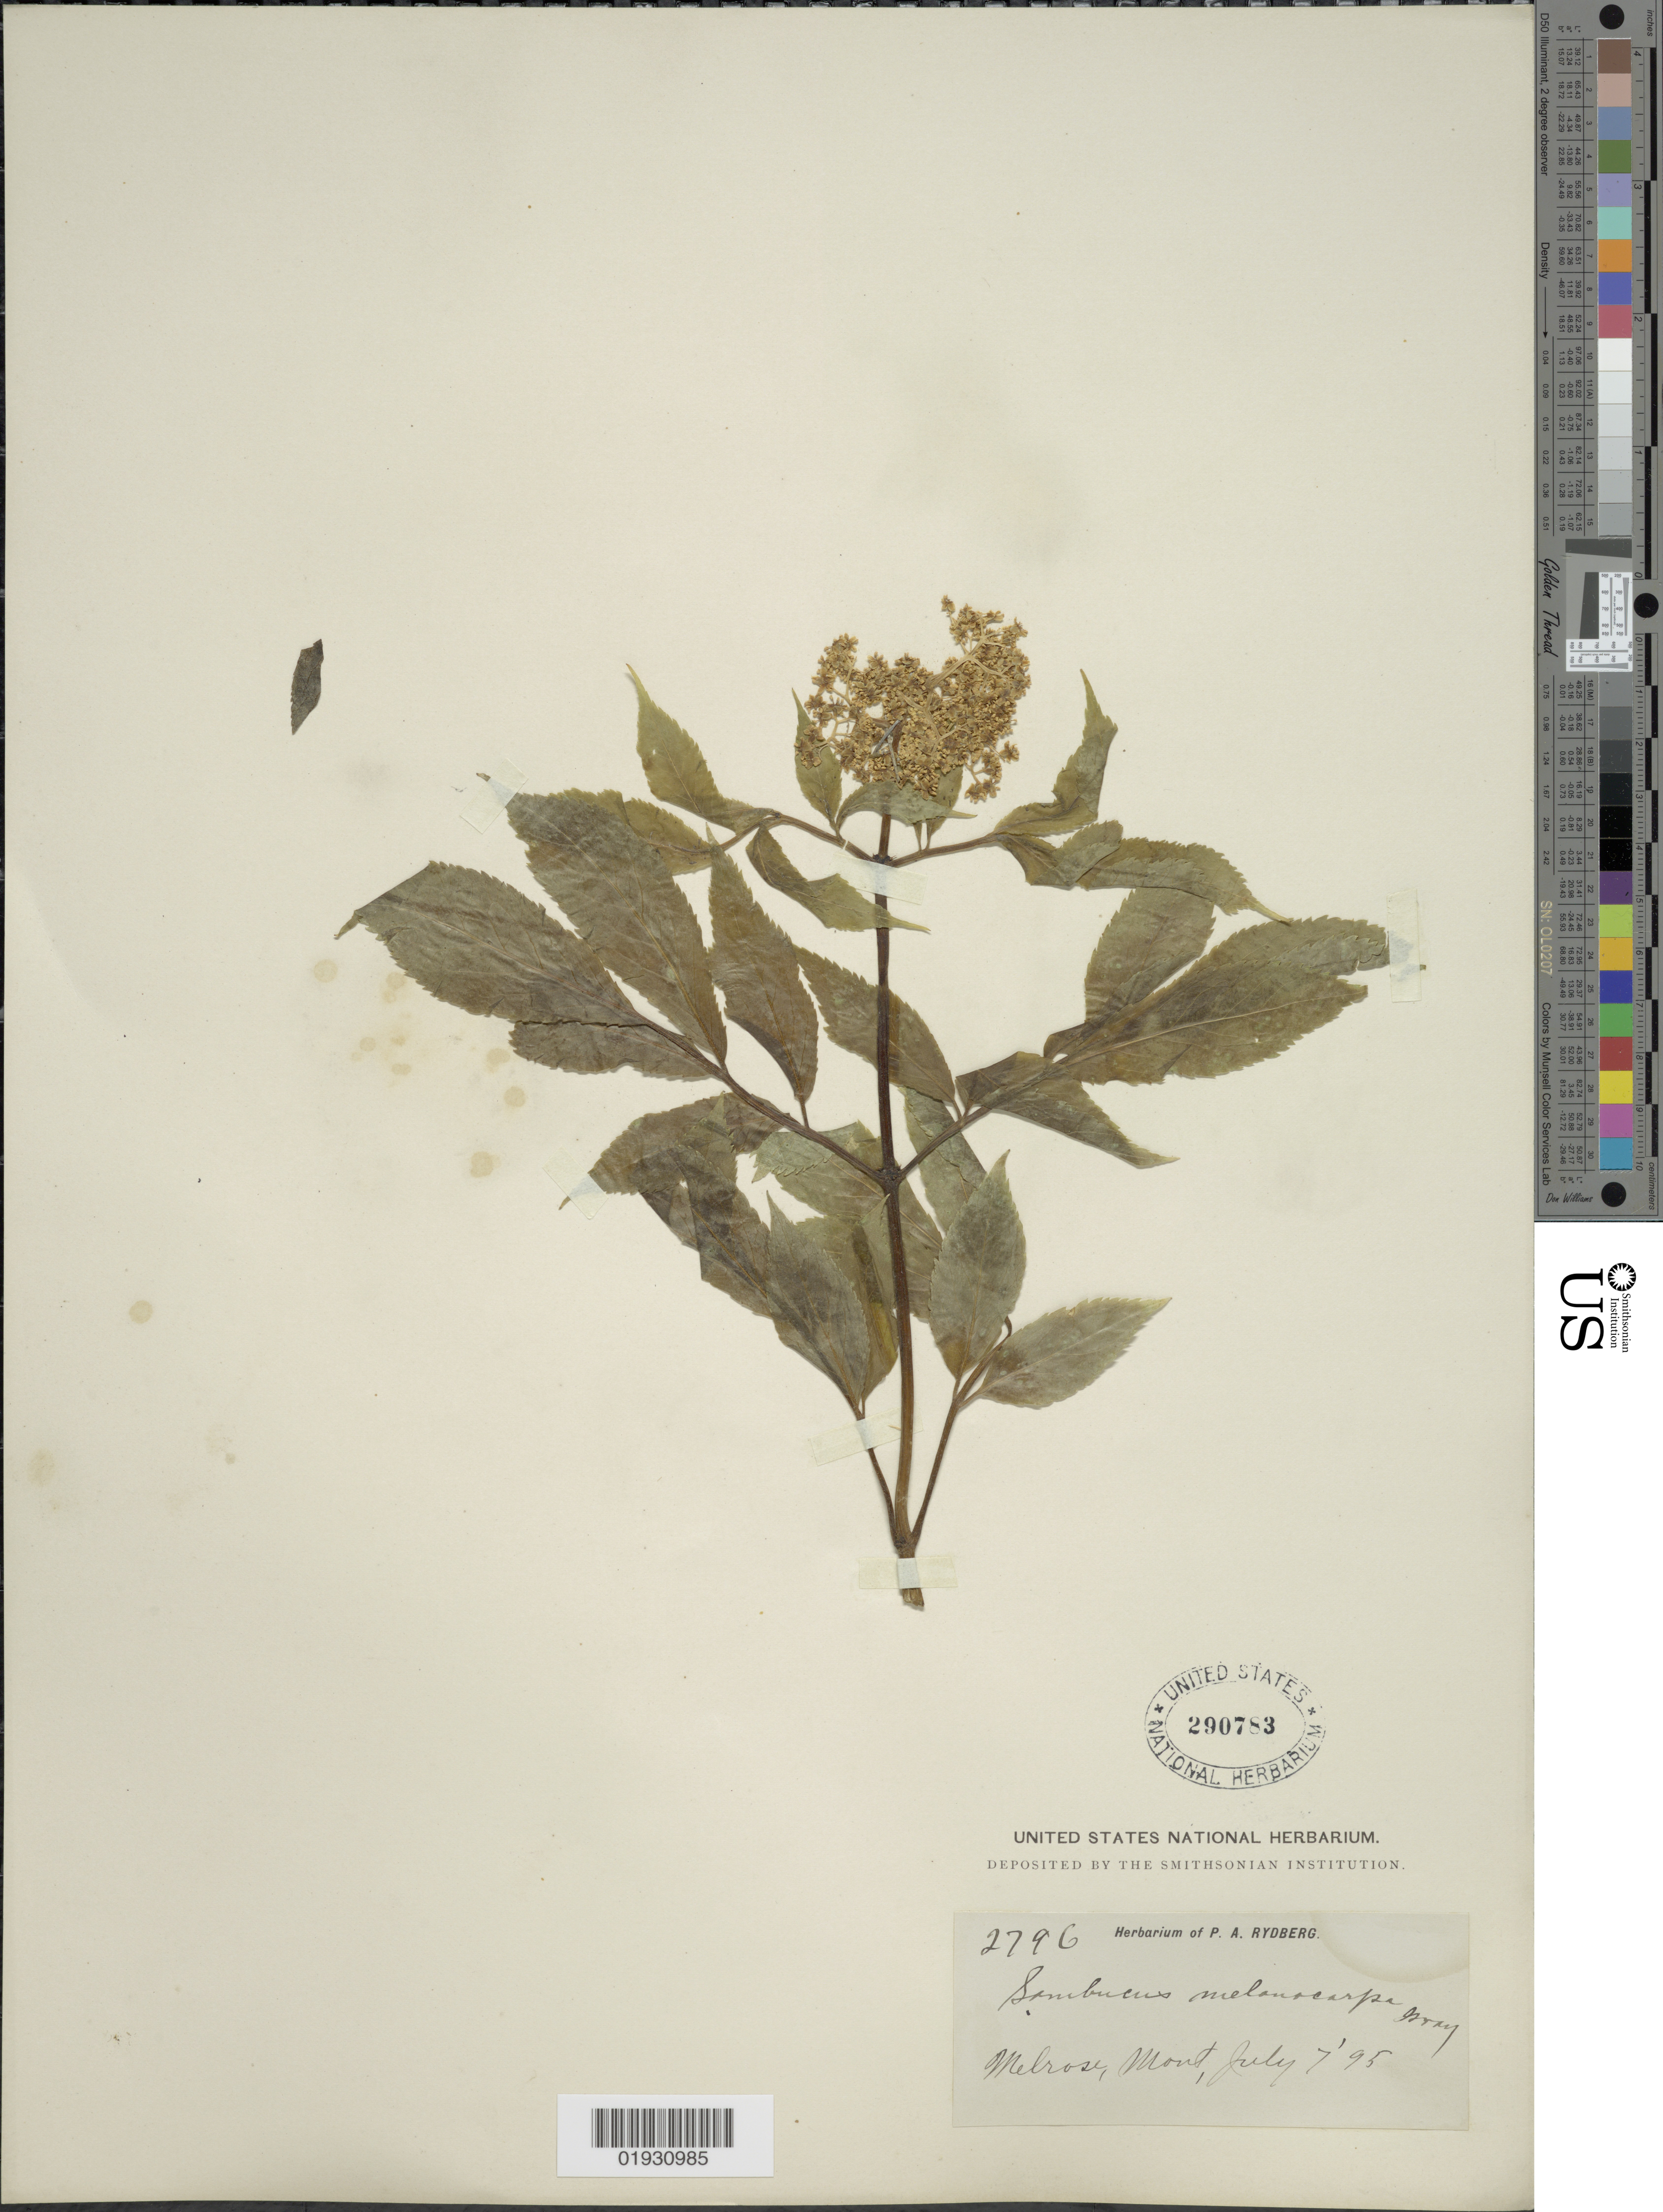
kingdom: Plantae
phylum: Tracheophyta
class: Magnoliopsida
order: Dipsacales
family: Viburnaceae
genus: Sambucus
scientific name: Sambucus melanocarpa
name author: A. Gray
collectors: P. A. Rydberg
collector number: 2796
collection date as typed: Transcribed d/m/y: 7/7/95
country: United States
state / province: Montana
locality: Melrose.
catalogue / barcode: US 290783